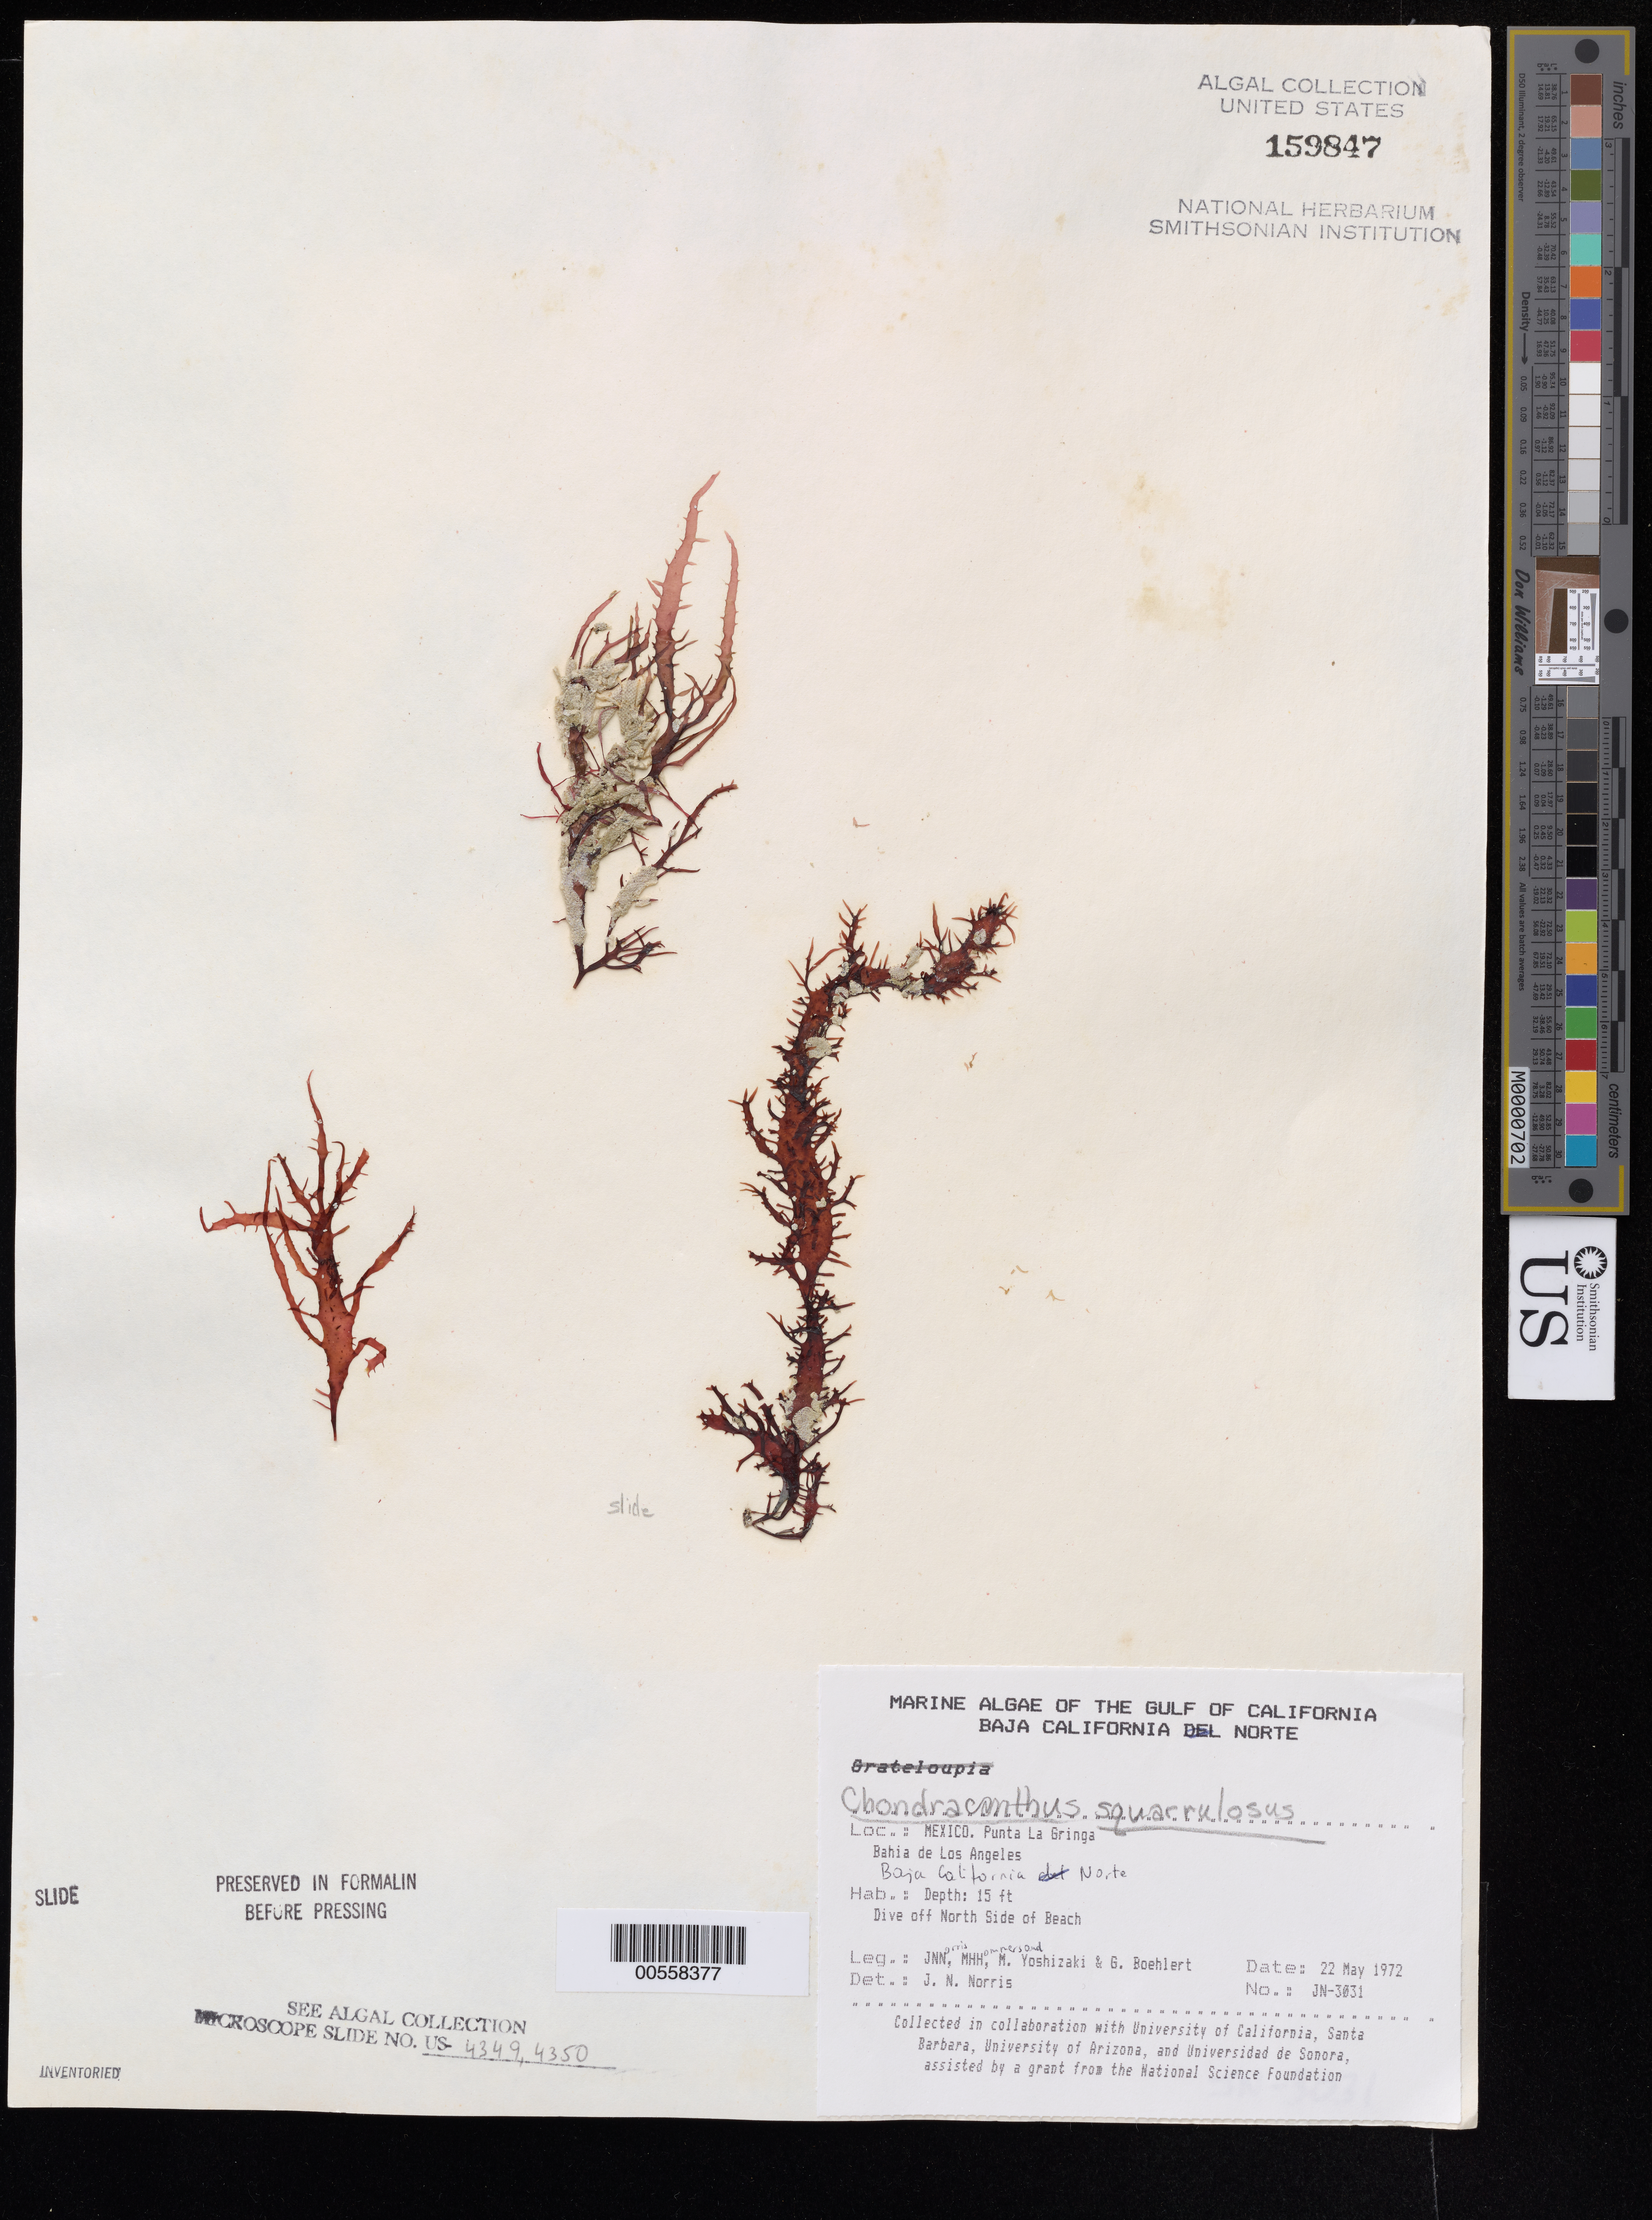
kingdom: Plantae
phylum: Rhodophyta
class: Florideophyceae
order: Gigartinales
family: Gigartinaceae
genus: Chondracanthus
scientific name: Chondracanthus squarrulosus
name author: (Setch. & N.L. Gardner) J.R. Hughey et al.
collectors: J. N. Norris, M. H. Hommersand, M. Yoshizaki & G. Boehlert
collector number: JN-3031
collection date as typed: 22 May 1972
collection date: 1972-05-22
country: Mexico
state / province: Baja California Norte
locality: Punta La Gringa, Bahia de los Angeles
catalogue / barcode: US 159847